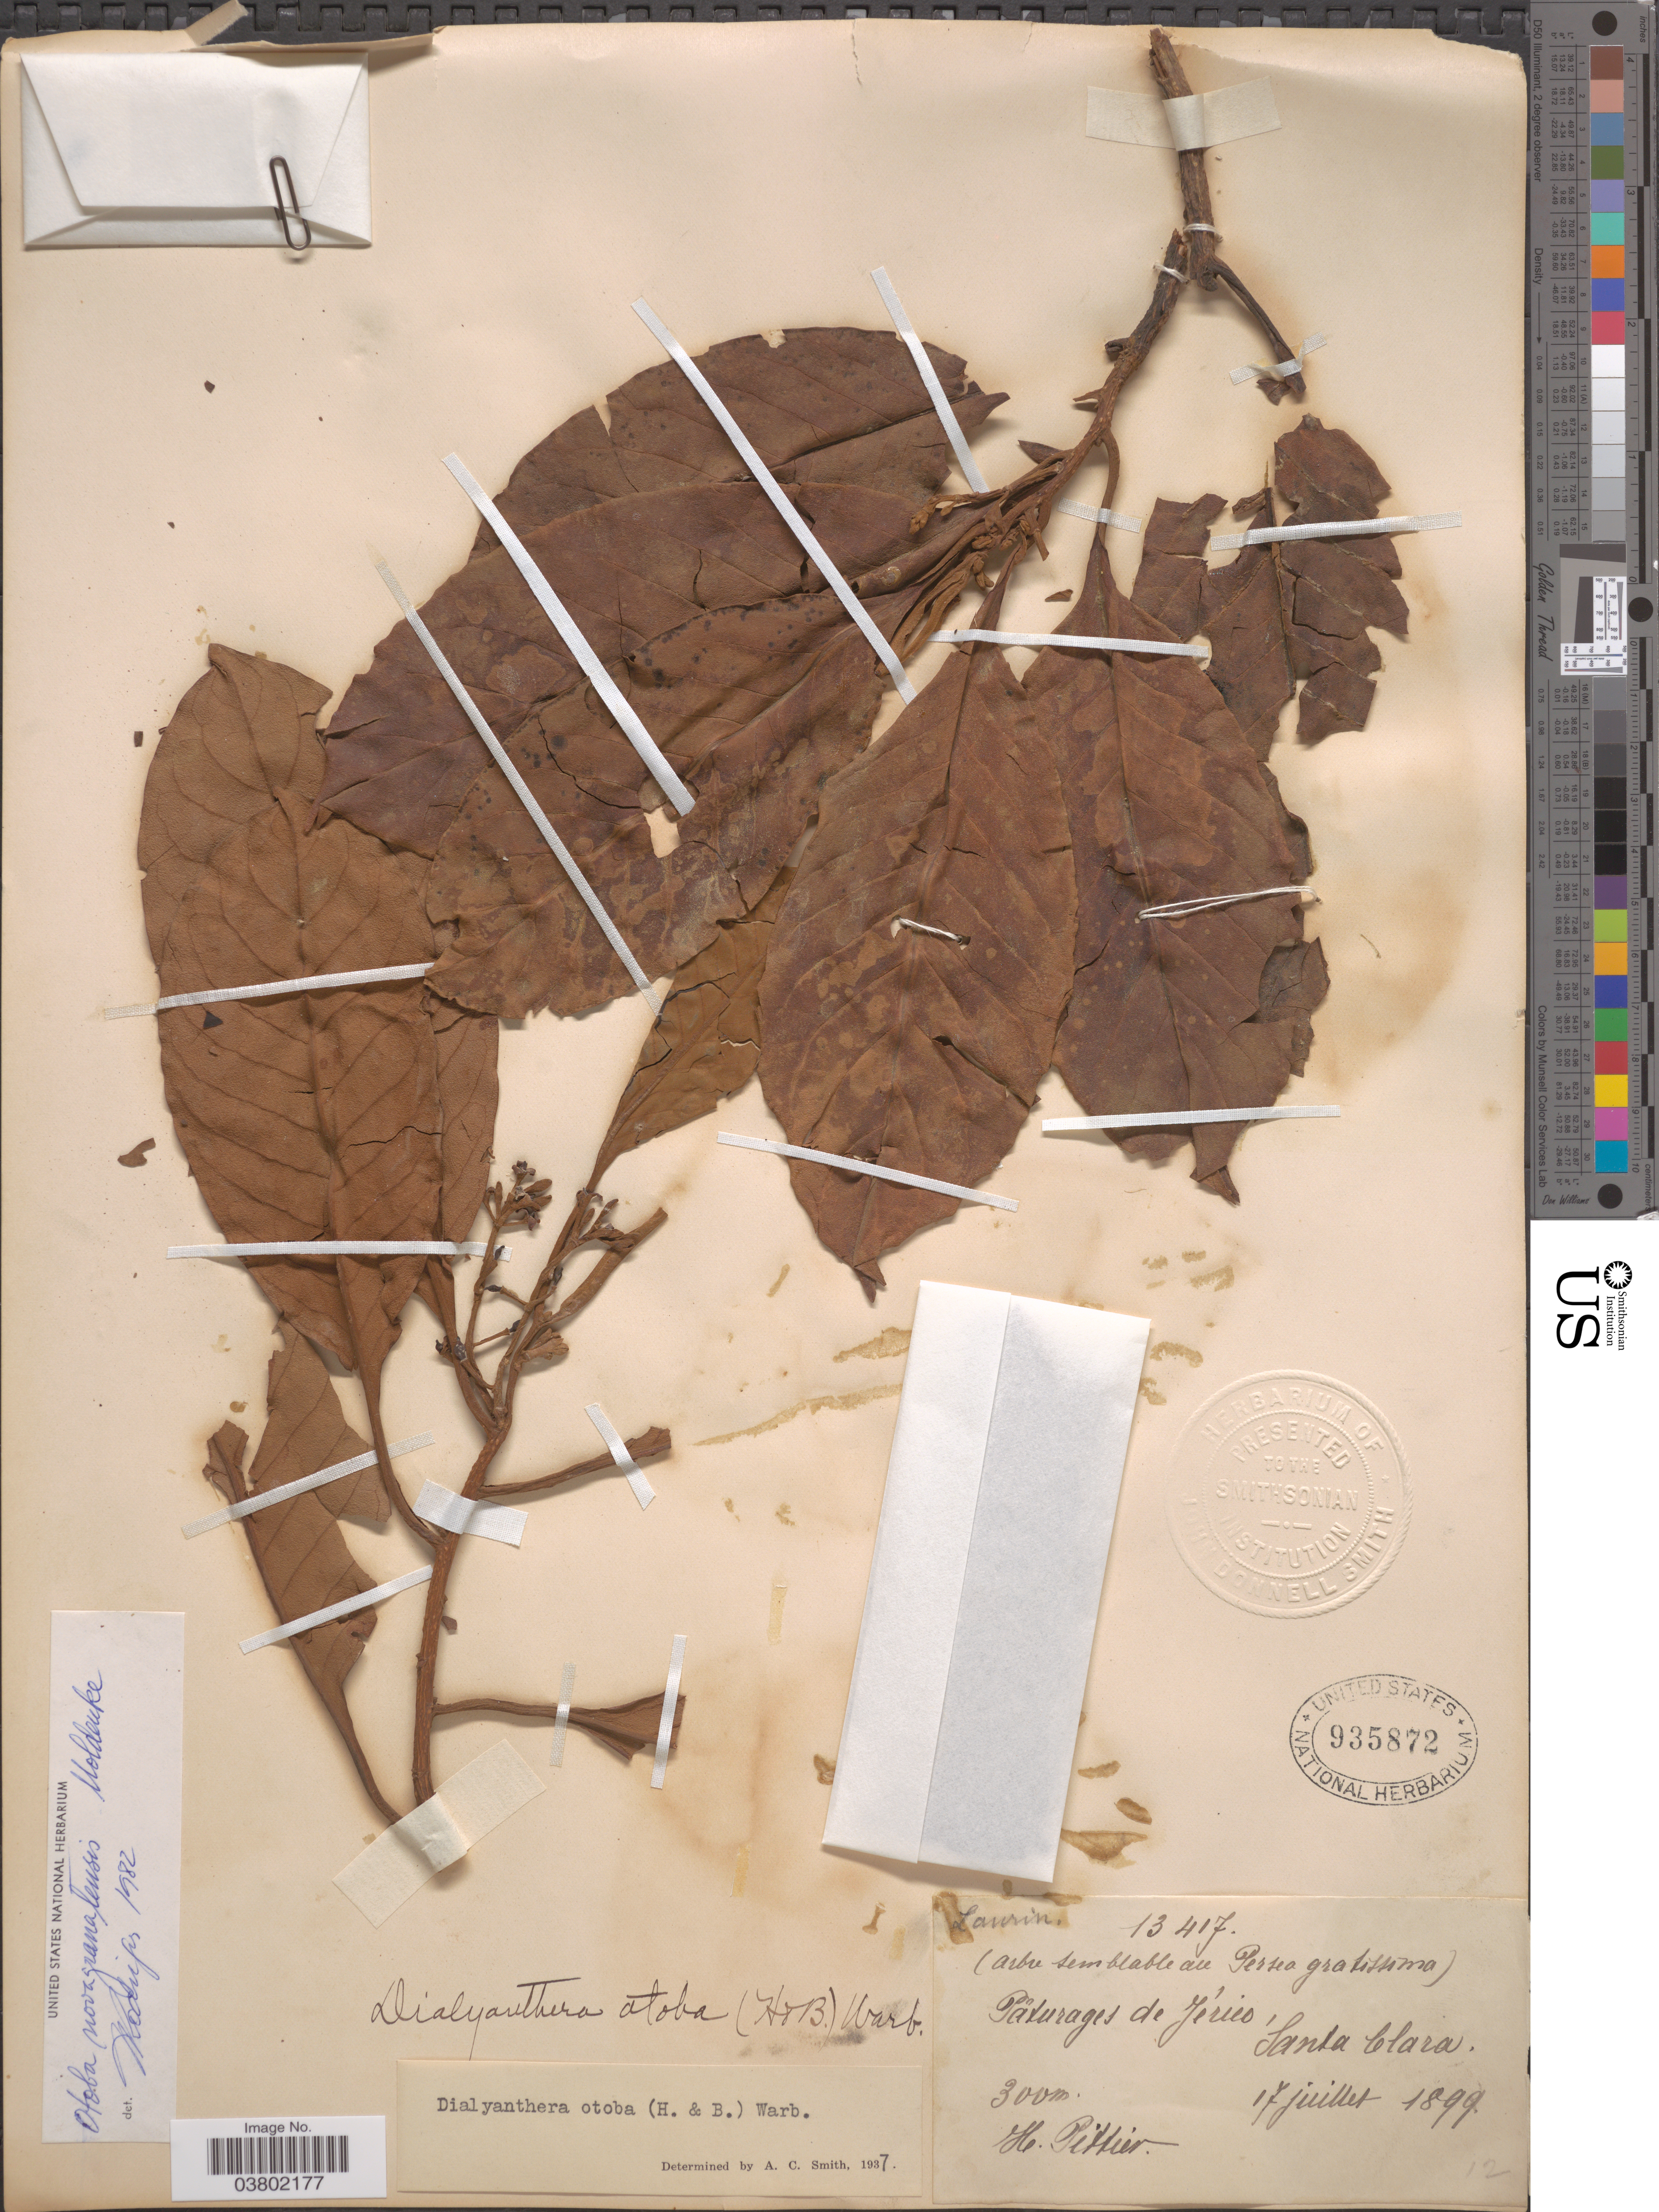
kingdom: Plantae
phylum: Tracheophyta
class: Magnoliopsida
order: Magnoliales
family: Myristicaceae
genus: Otoba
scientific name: Otoba novogranatensis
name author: Moldenke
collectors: H. F. Pittier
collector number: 13417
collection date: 1899-07-17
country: Colombia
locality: Pâturages de Jérico, Santa Clara.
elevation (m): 300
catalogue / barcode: US 935872